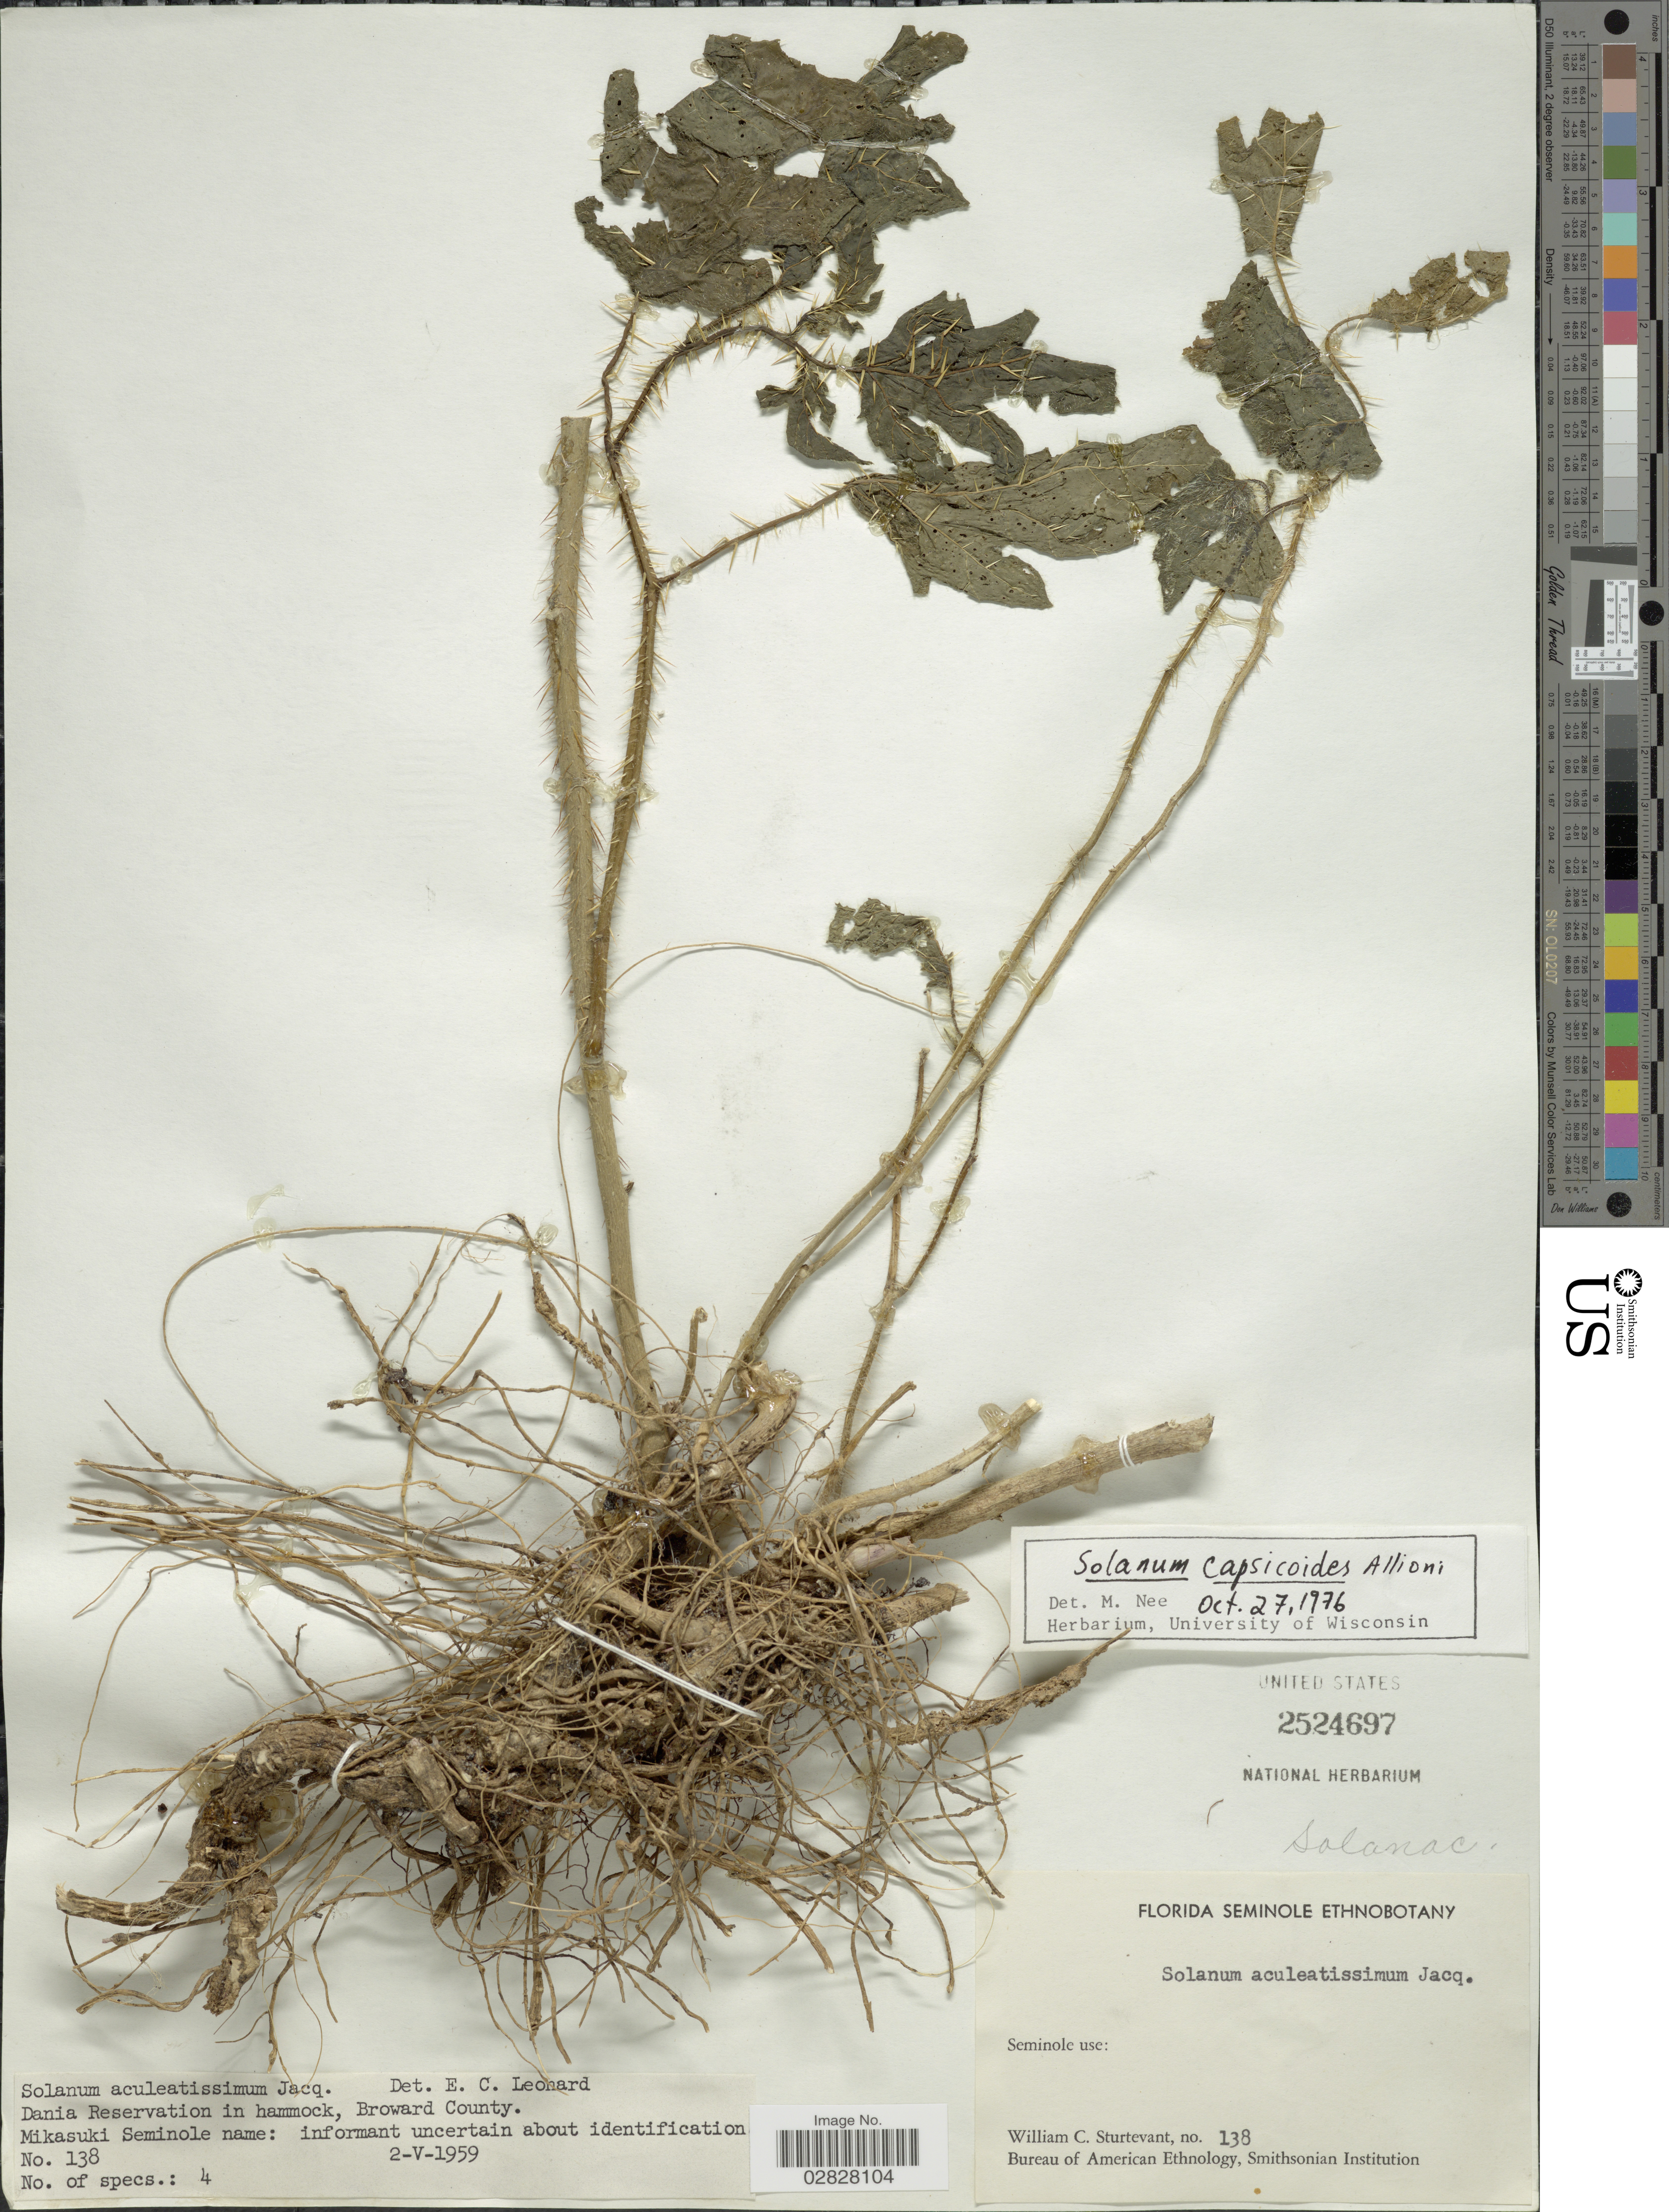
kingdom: Plantae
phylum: Tracheophyta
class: Magnoliopsida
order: Solanales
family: Solanaceae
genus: Solanum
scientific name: Solanum capsicoides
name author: All.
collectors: W. Sturtevant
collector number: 138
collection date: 1959-05-02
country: United States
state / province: Florida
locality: Florida Seminole Ethnobotany. Dania Reservation in hammock, Broward County.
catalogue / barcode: US 2524697